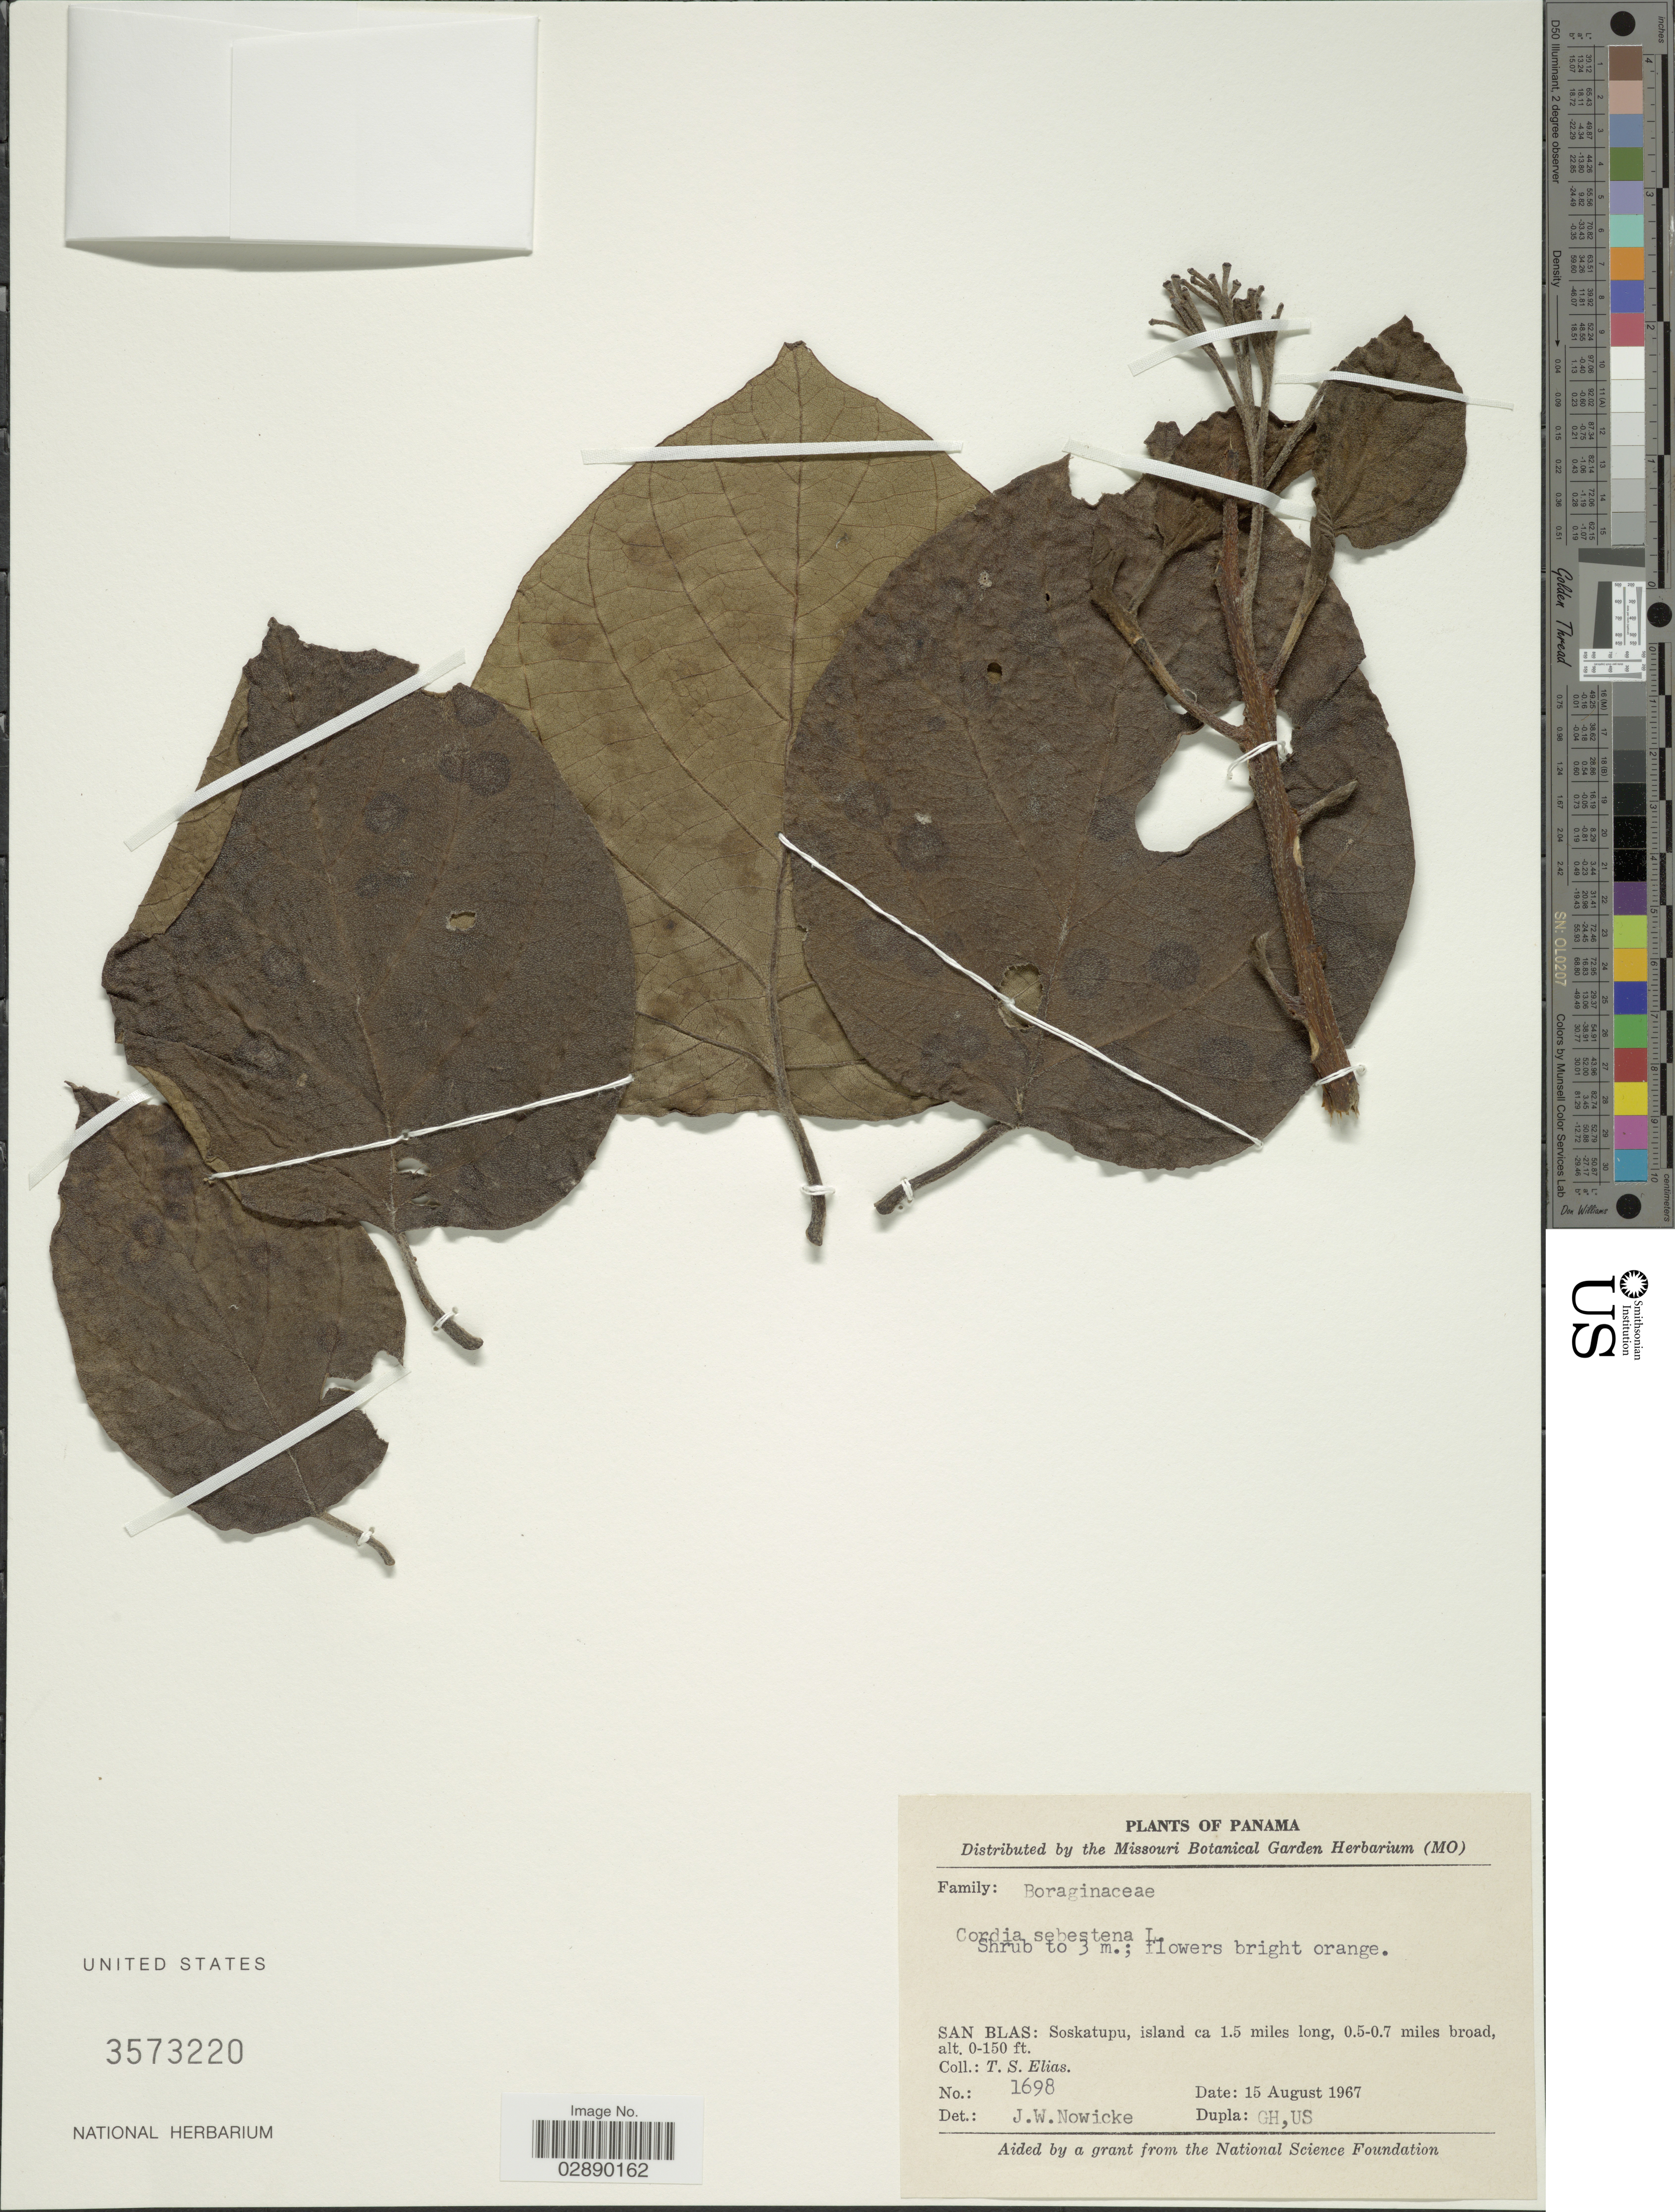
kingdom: Plantae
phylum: Tracheophyta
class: Magnoliopsida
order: Boraginales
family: Cordiaceae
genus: Cordia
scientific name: Cordia sebestena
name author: L.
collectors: T. S. Elias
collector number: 1698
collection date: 1967-08-15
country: Panama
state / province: Kuna Yala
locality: San Blas: Soskatupu, island ca 1.5 miles long, 0.5-0.7 miles broad.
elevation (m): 0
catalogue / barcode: US 3573220